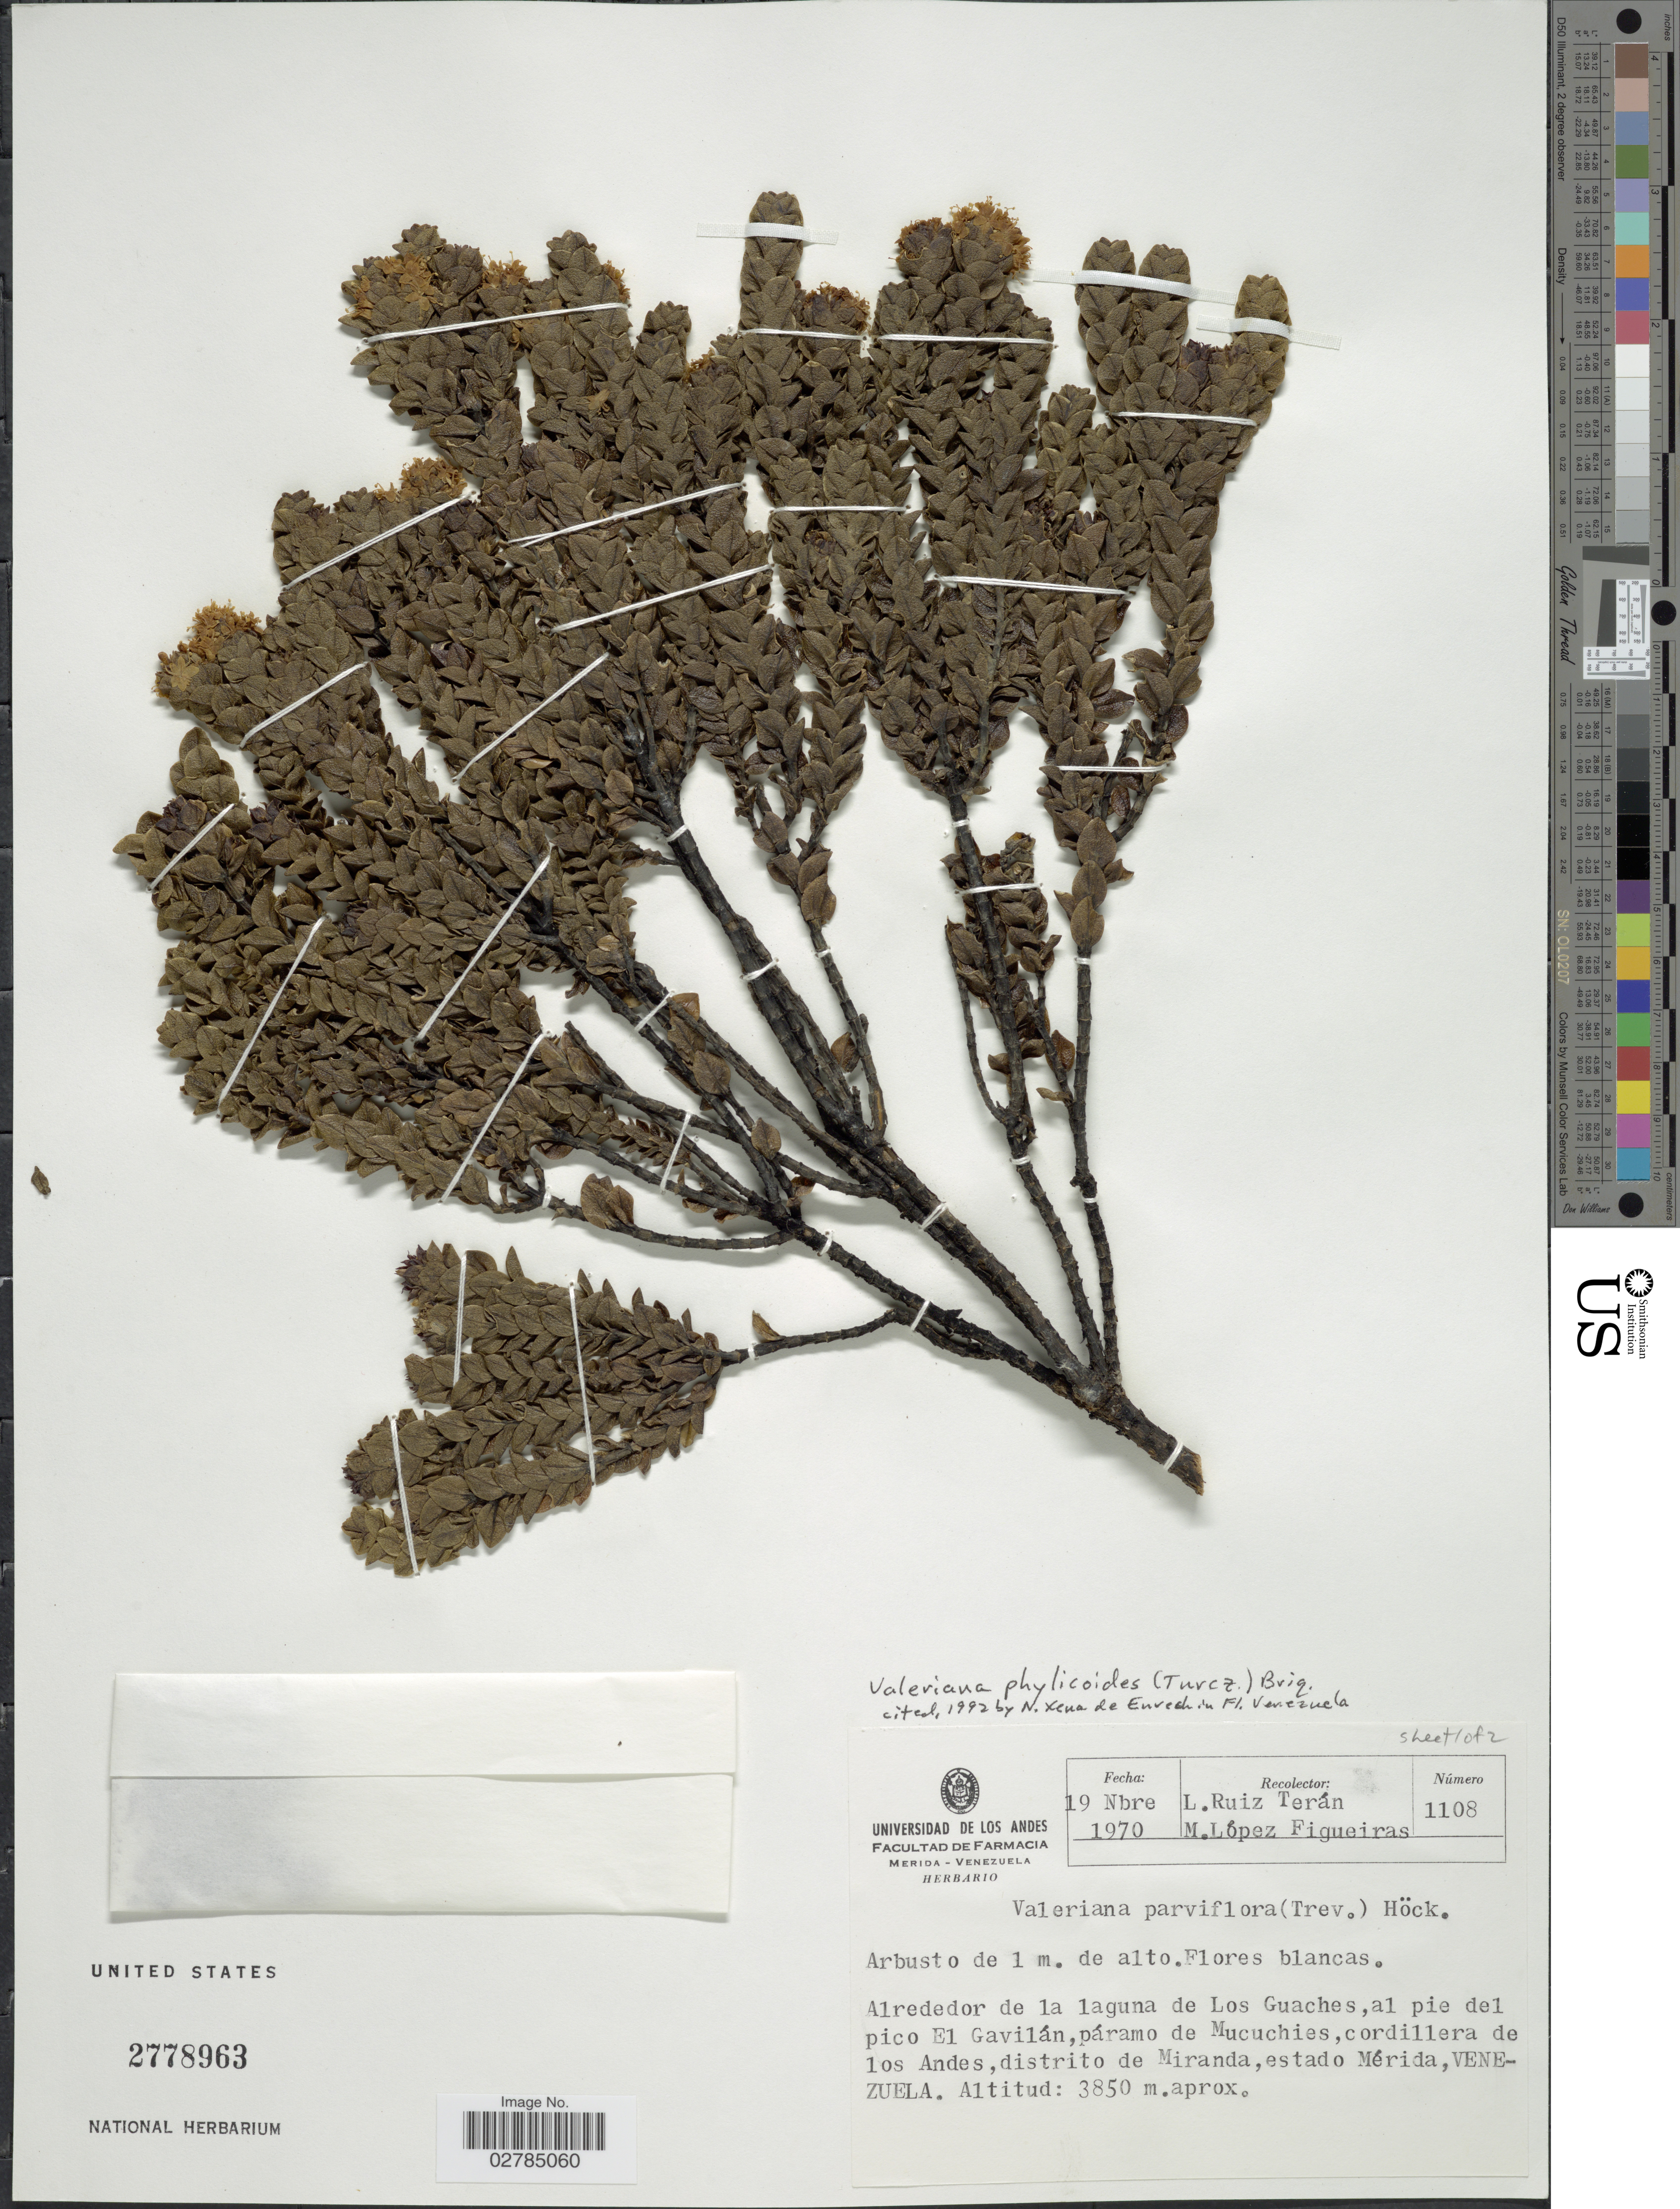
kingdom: Plantae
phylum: Tracheophyta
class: Magnoliopsida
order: Dipsacales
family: Caprifoliaceae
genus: Valeriana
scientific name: Valeriana phylicoides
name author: (Turcz.) Briq.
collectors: L. E. Ruíz-Terán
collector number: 1108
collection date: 1970-11-19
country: Venezuela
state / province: Mérida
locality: Alrededor de la laguna de Los Guaches, al pie del pico El Gavilán, páramo de Mucuchies, cordillera de los Andes, distrito de Miranda.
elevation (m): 3850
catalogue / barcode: US 2778963